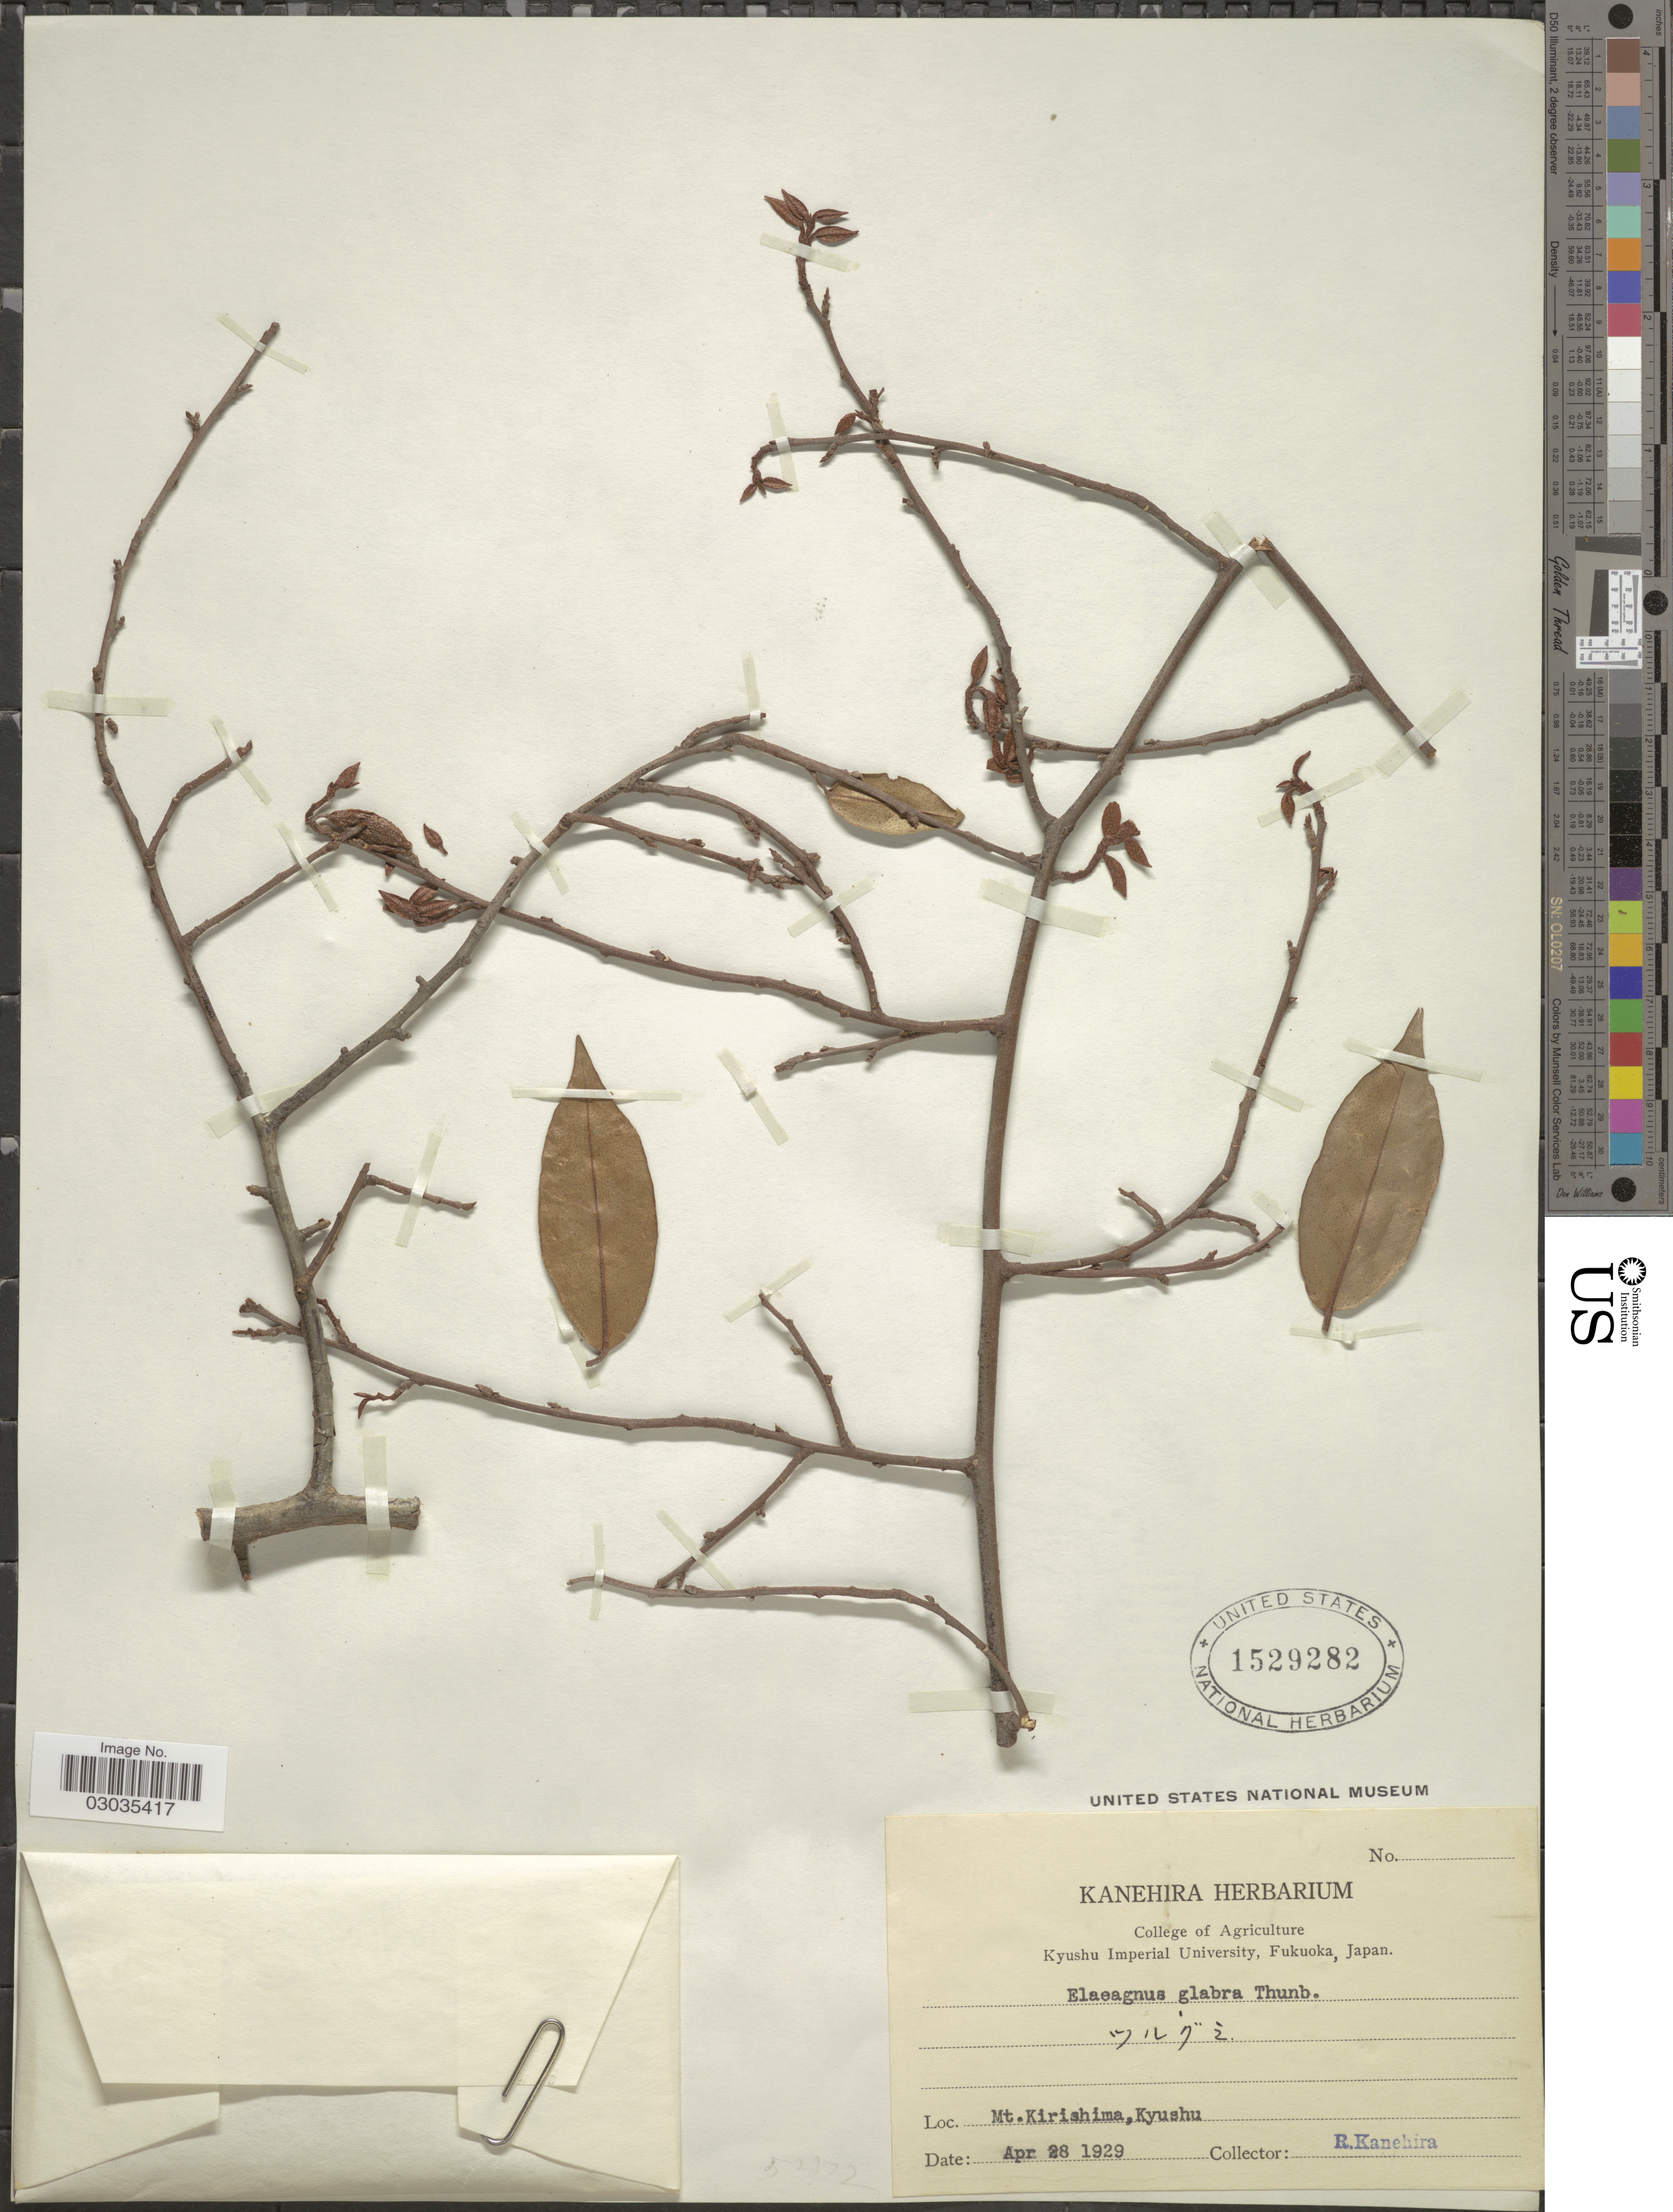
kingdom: Plantae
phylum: Tracheophyta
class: Magnoliopsida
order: Rosales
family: Elaeagnaceae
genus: Elaeagnus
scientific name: Elaeagnus glabra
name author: Thunb.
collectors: R. Kanehira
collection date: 1929-04-28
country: Japan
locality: Mt. Kirishima, Kyushu.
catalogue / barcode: US 1529282